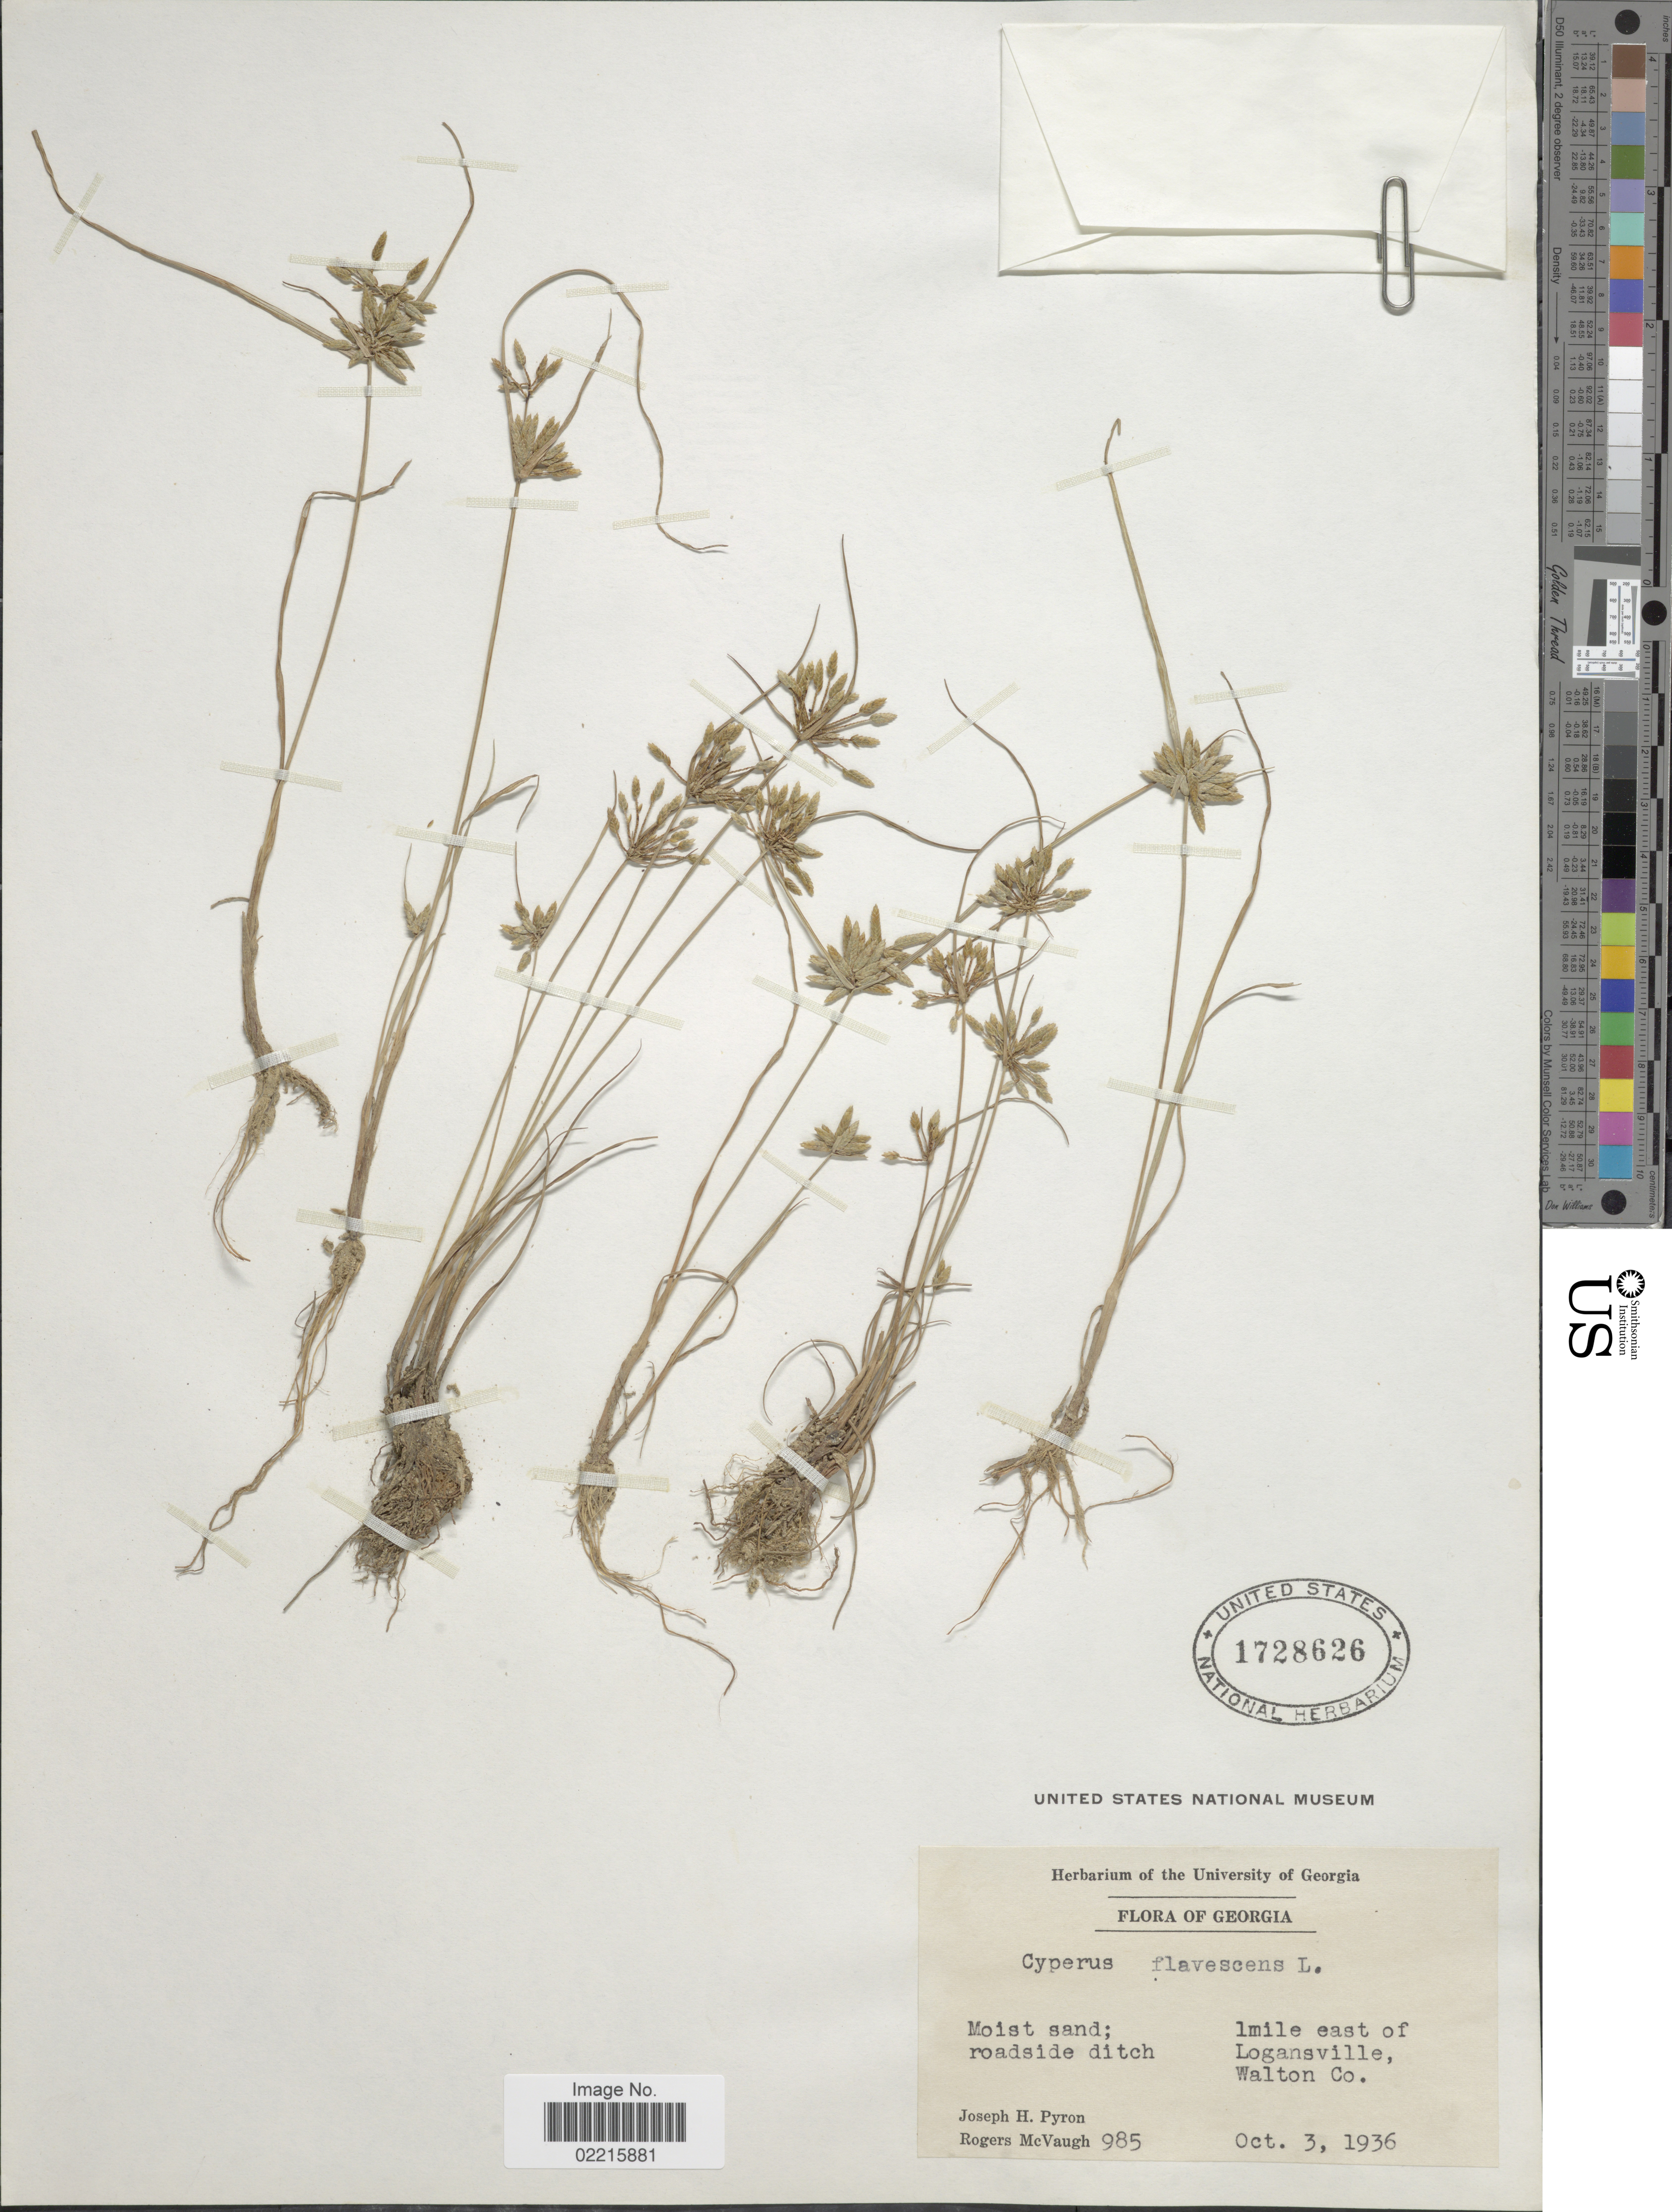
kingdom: Plantae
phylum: Tracheophyta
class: Liliopsida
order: Poales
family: Cyperaceae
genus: Cyperus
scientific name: Cyperus flavescens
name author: L.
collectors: J. H. Pyron & R. McVaugh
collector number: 985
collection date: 1936-10-03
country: United States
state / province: Georgia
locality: Moist sand: roadside ditch. 1 mile east of Logansville, Walton Co.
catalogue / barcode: US 1728626